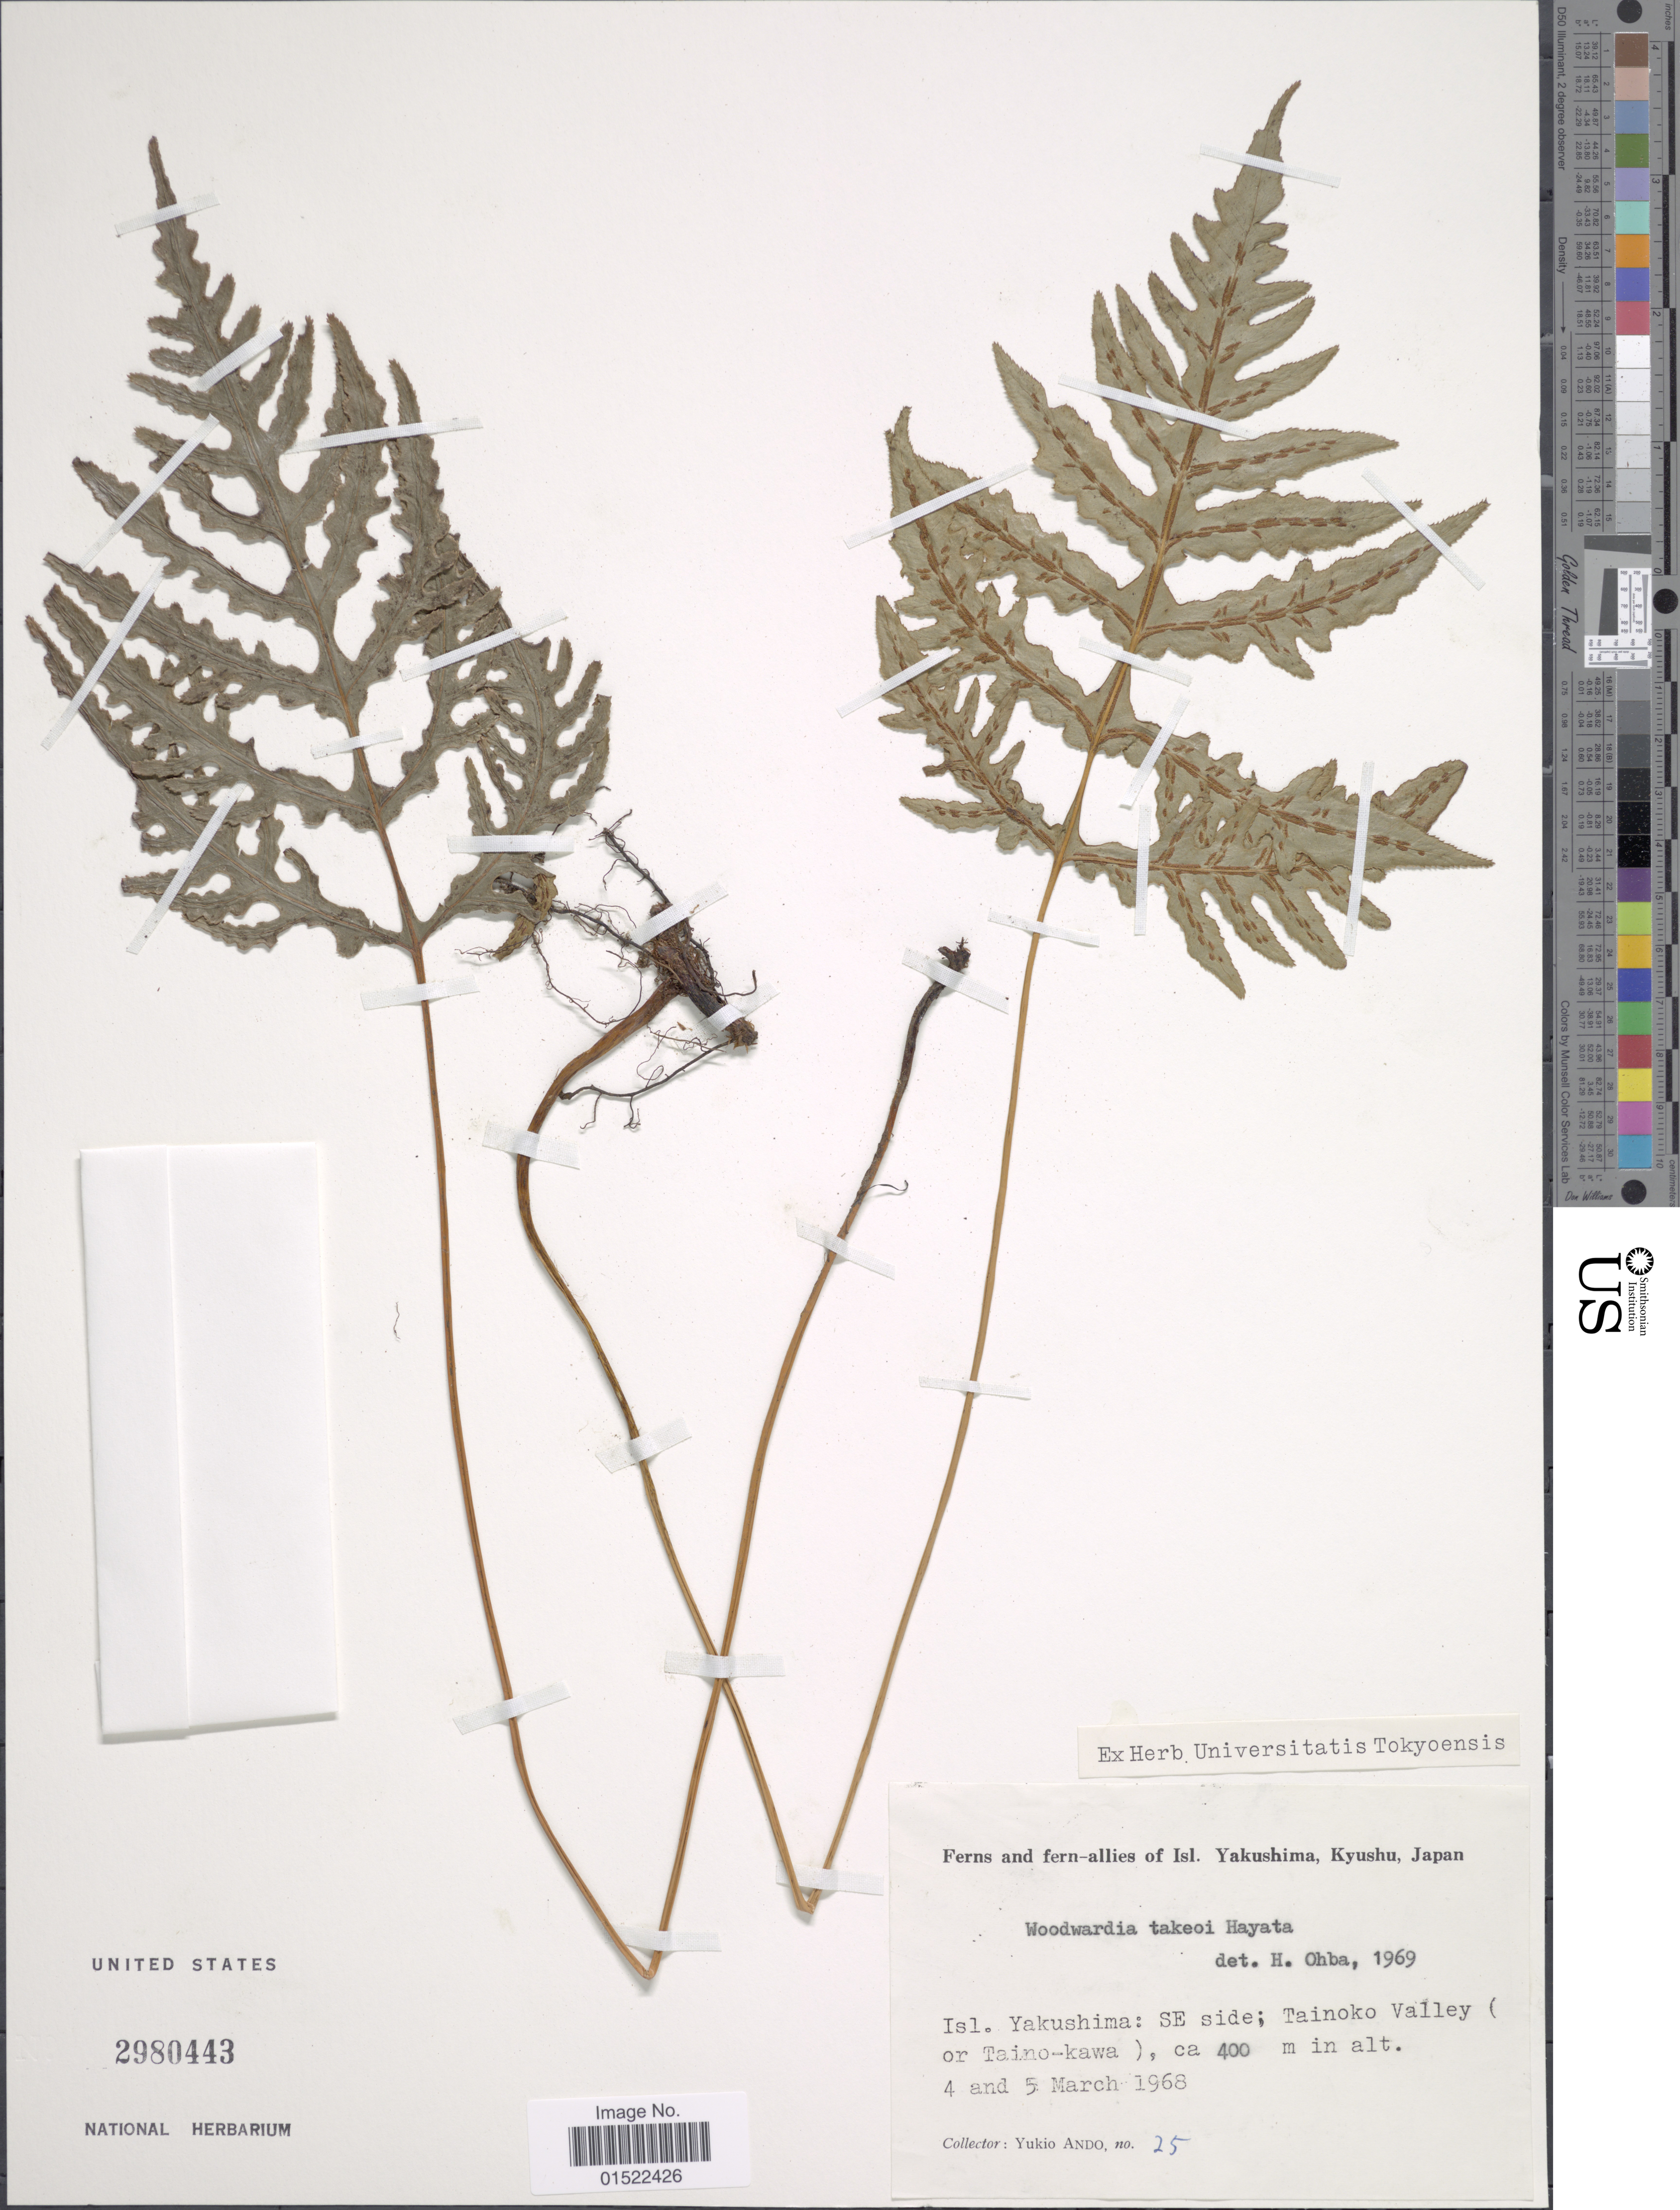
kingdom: Plantae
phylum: Tracheophyta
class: Polypodiopsida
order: Polypodiales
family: Blechnaceae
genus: Woodwardia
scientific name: Woodwardia kempii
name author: Copel.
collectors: P. Andersen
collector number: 25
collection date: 1968-03-04/1968-03-05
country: Japan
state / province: Kagosima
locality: Kyushu, Yakushima, SE side, Tainoko Valley (or Taino-kawa)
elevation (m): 400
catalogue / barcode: US 2980443